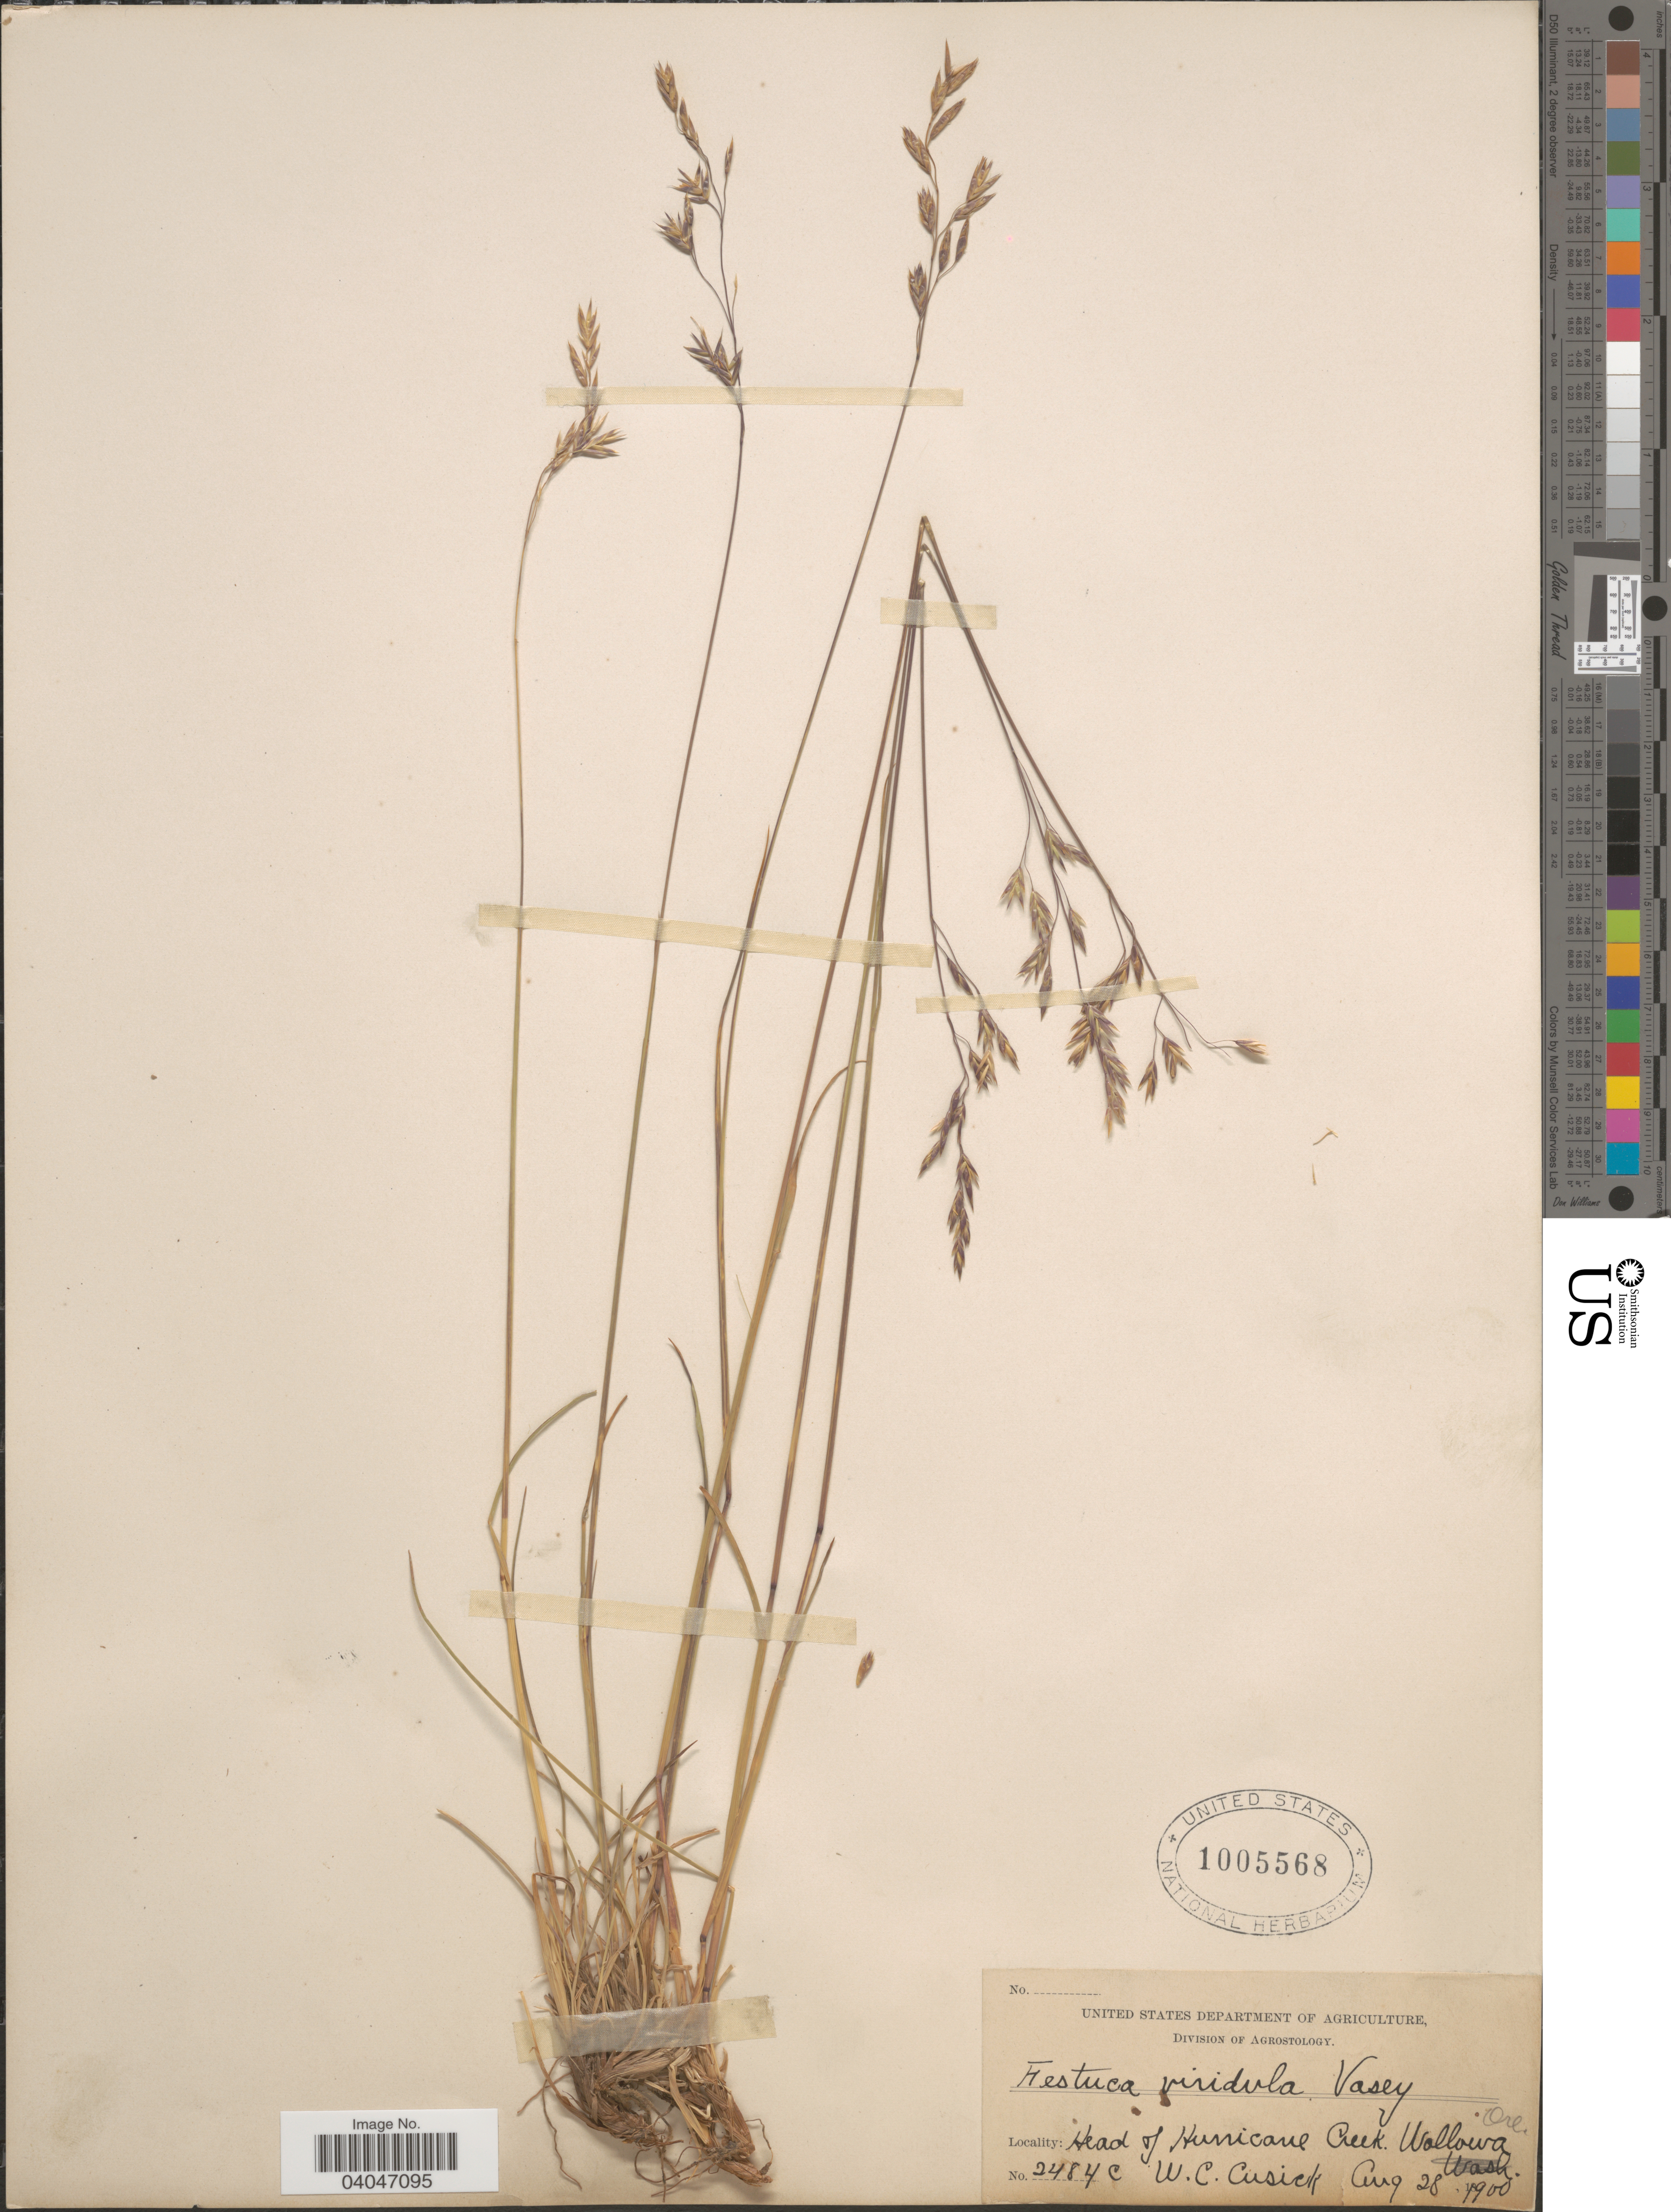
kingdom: Plantae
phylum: Tracheophyta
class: Liliopsida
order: Poales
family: Poaceae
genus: Festuca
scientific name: Festuca viridula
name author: Vasey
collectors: W. C. Cusick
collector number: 2484C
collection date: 1900-08-28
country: United States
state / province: Oregon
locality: Head of Hurricane Creek. Wallowa.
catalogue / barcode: US 1005568